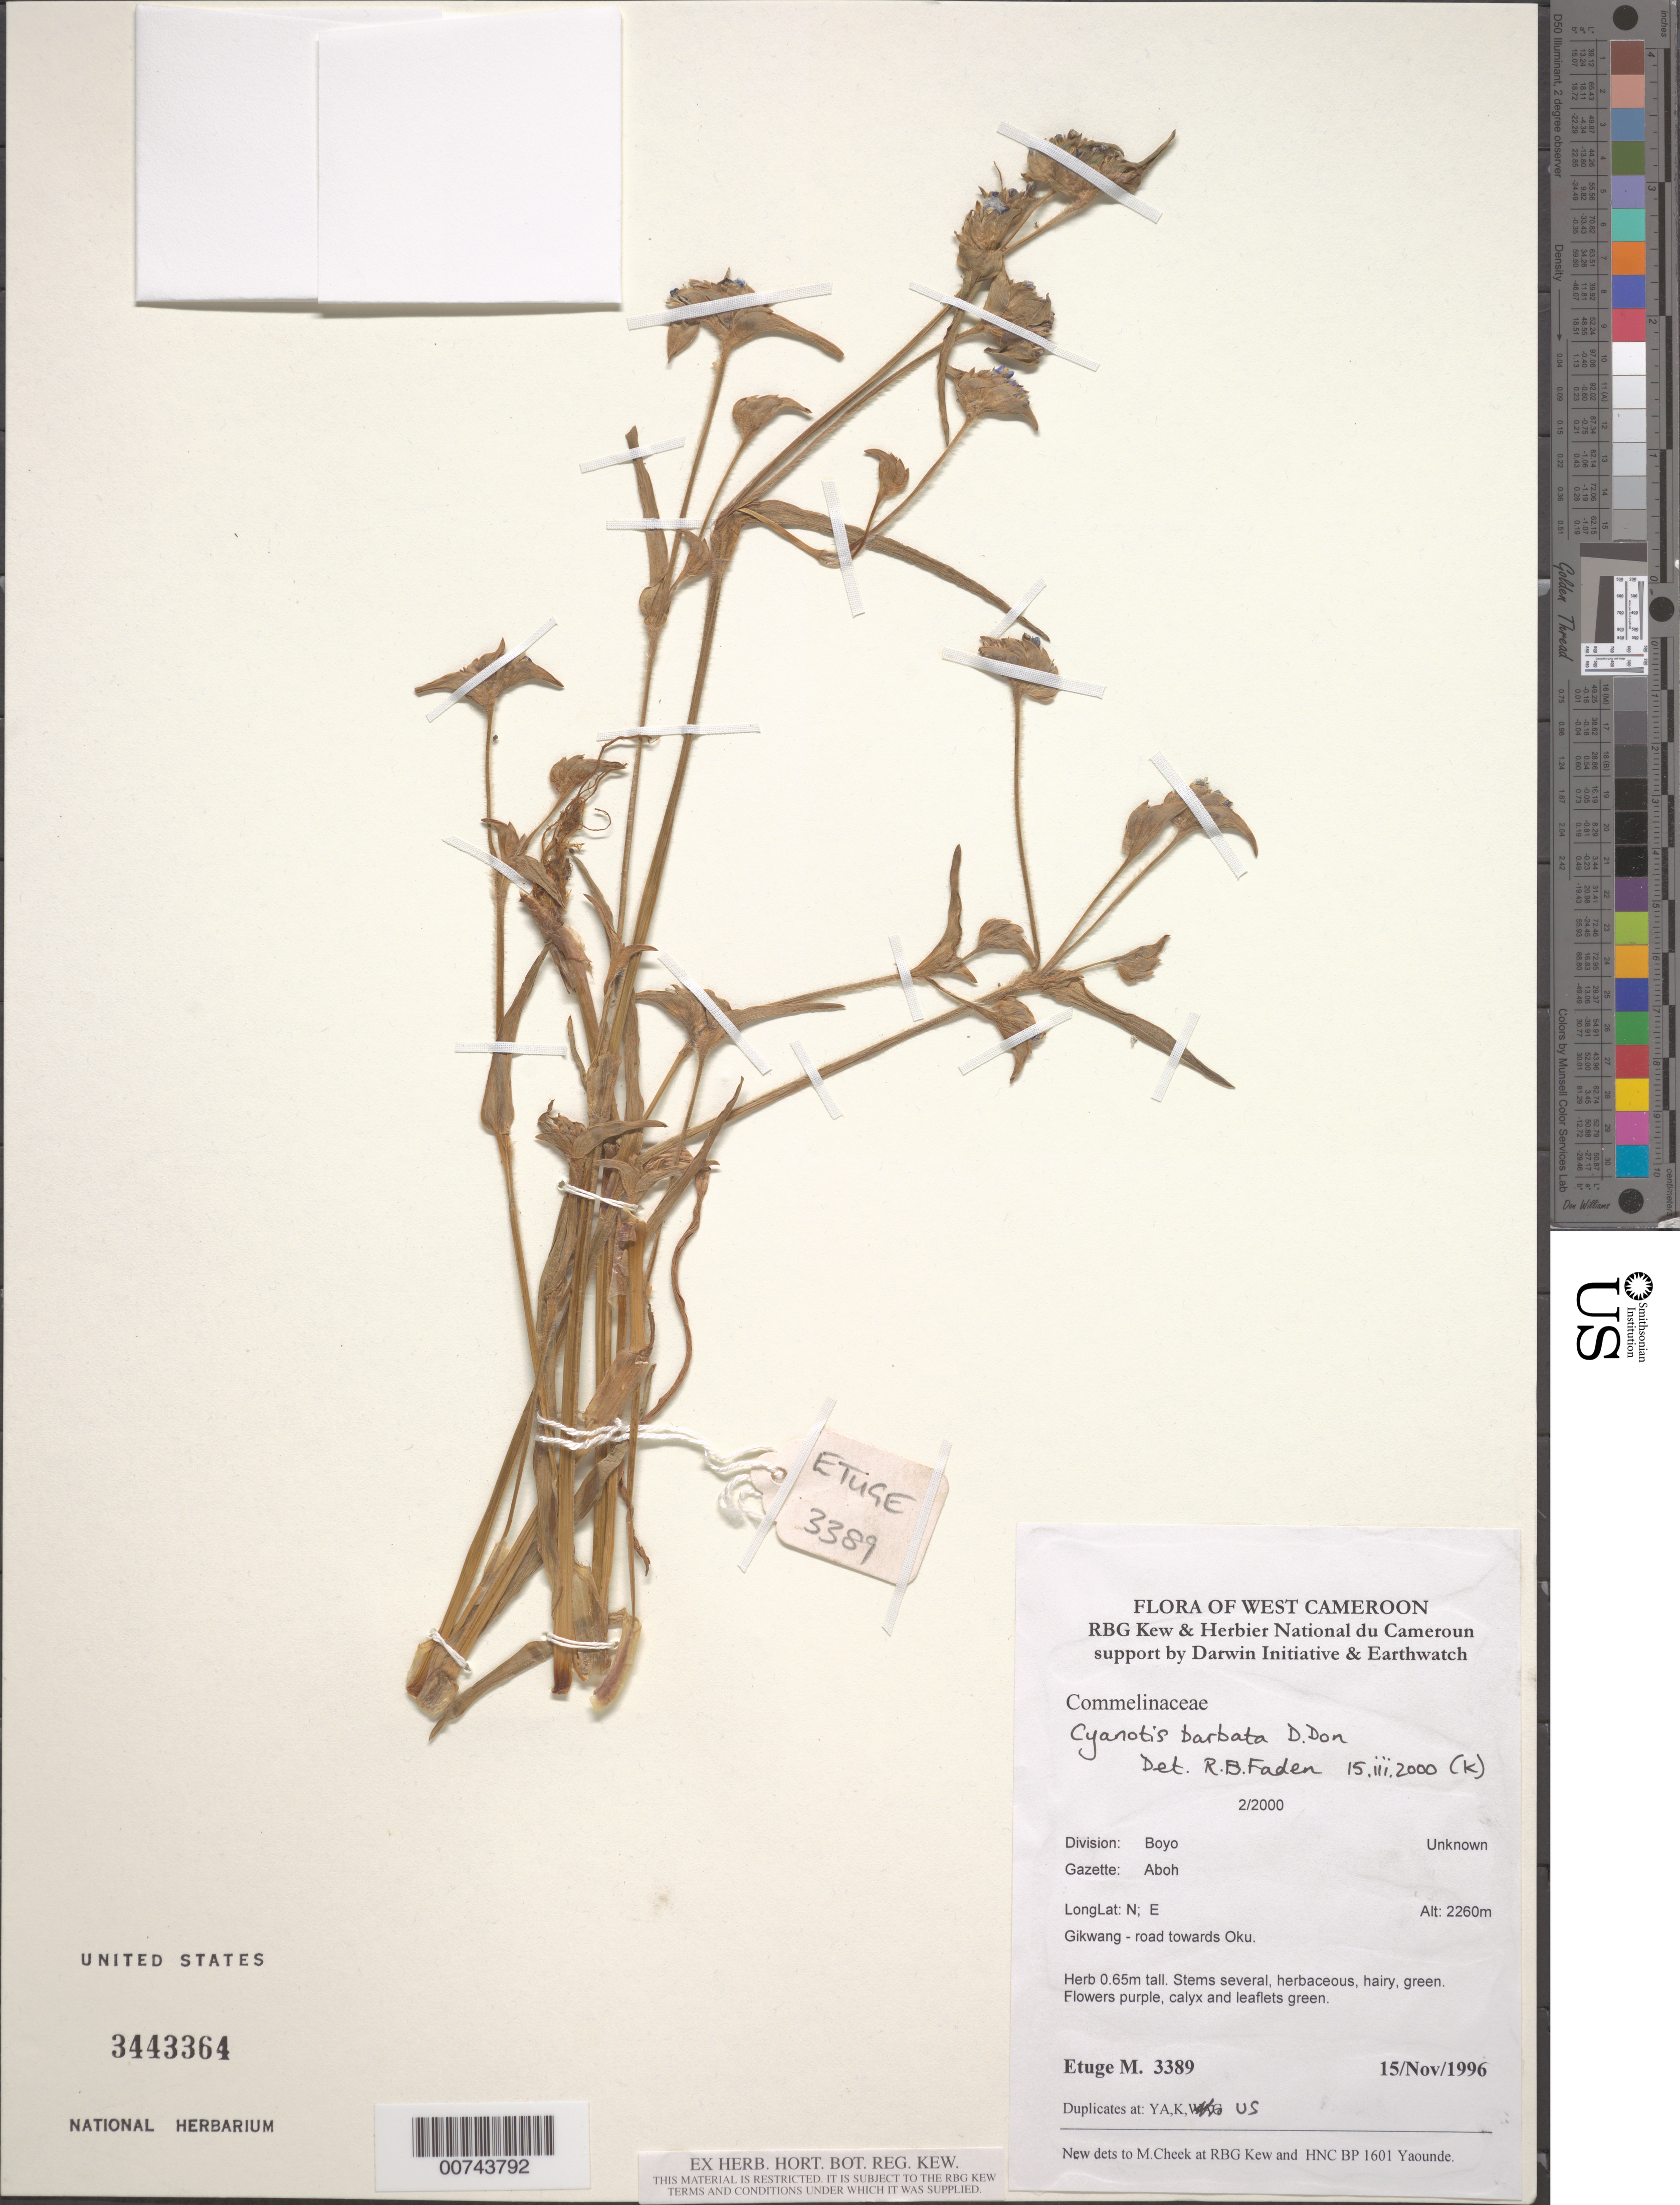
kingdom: Plantae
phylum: Tracheophyta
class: Liliopsida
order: Commelinales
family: Commelinaceae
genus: Cyanotis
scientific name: Cyanotis barbata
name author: D. Don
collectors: M. Etuge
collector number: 3389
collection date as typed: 15 Nov 1996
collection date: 1996-11-15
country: Cameroon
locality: Boyo, Aboh, Gikwang road towards Oku.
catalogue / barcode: US 3443364